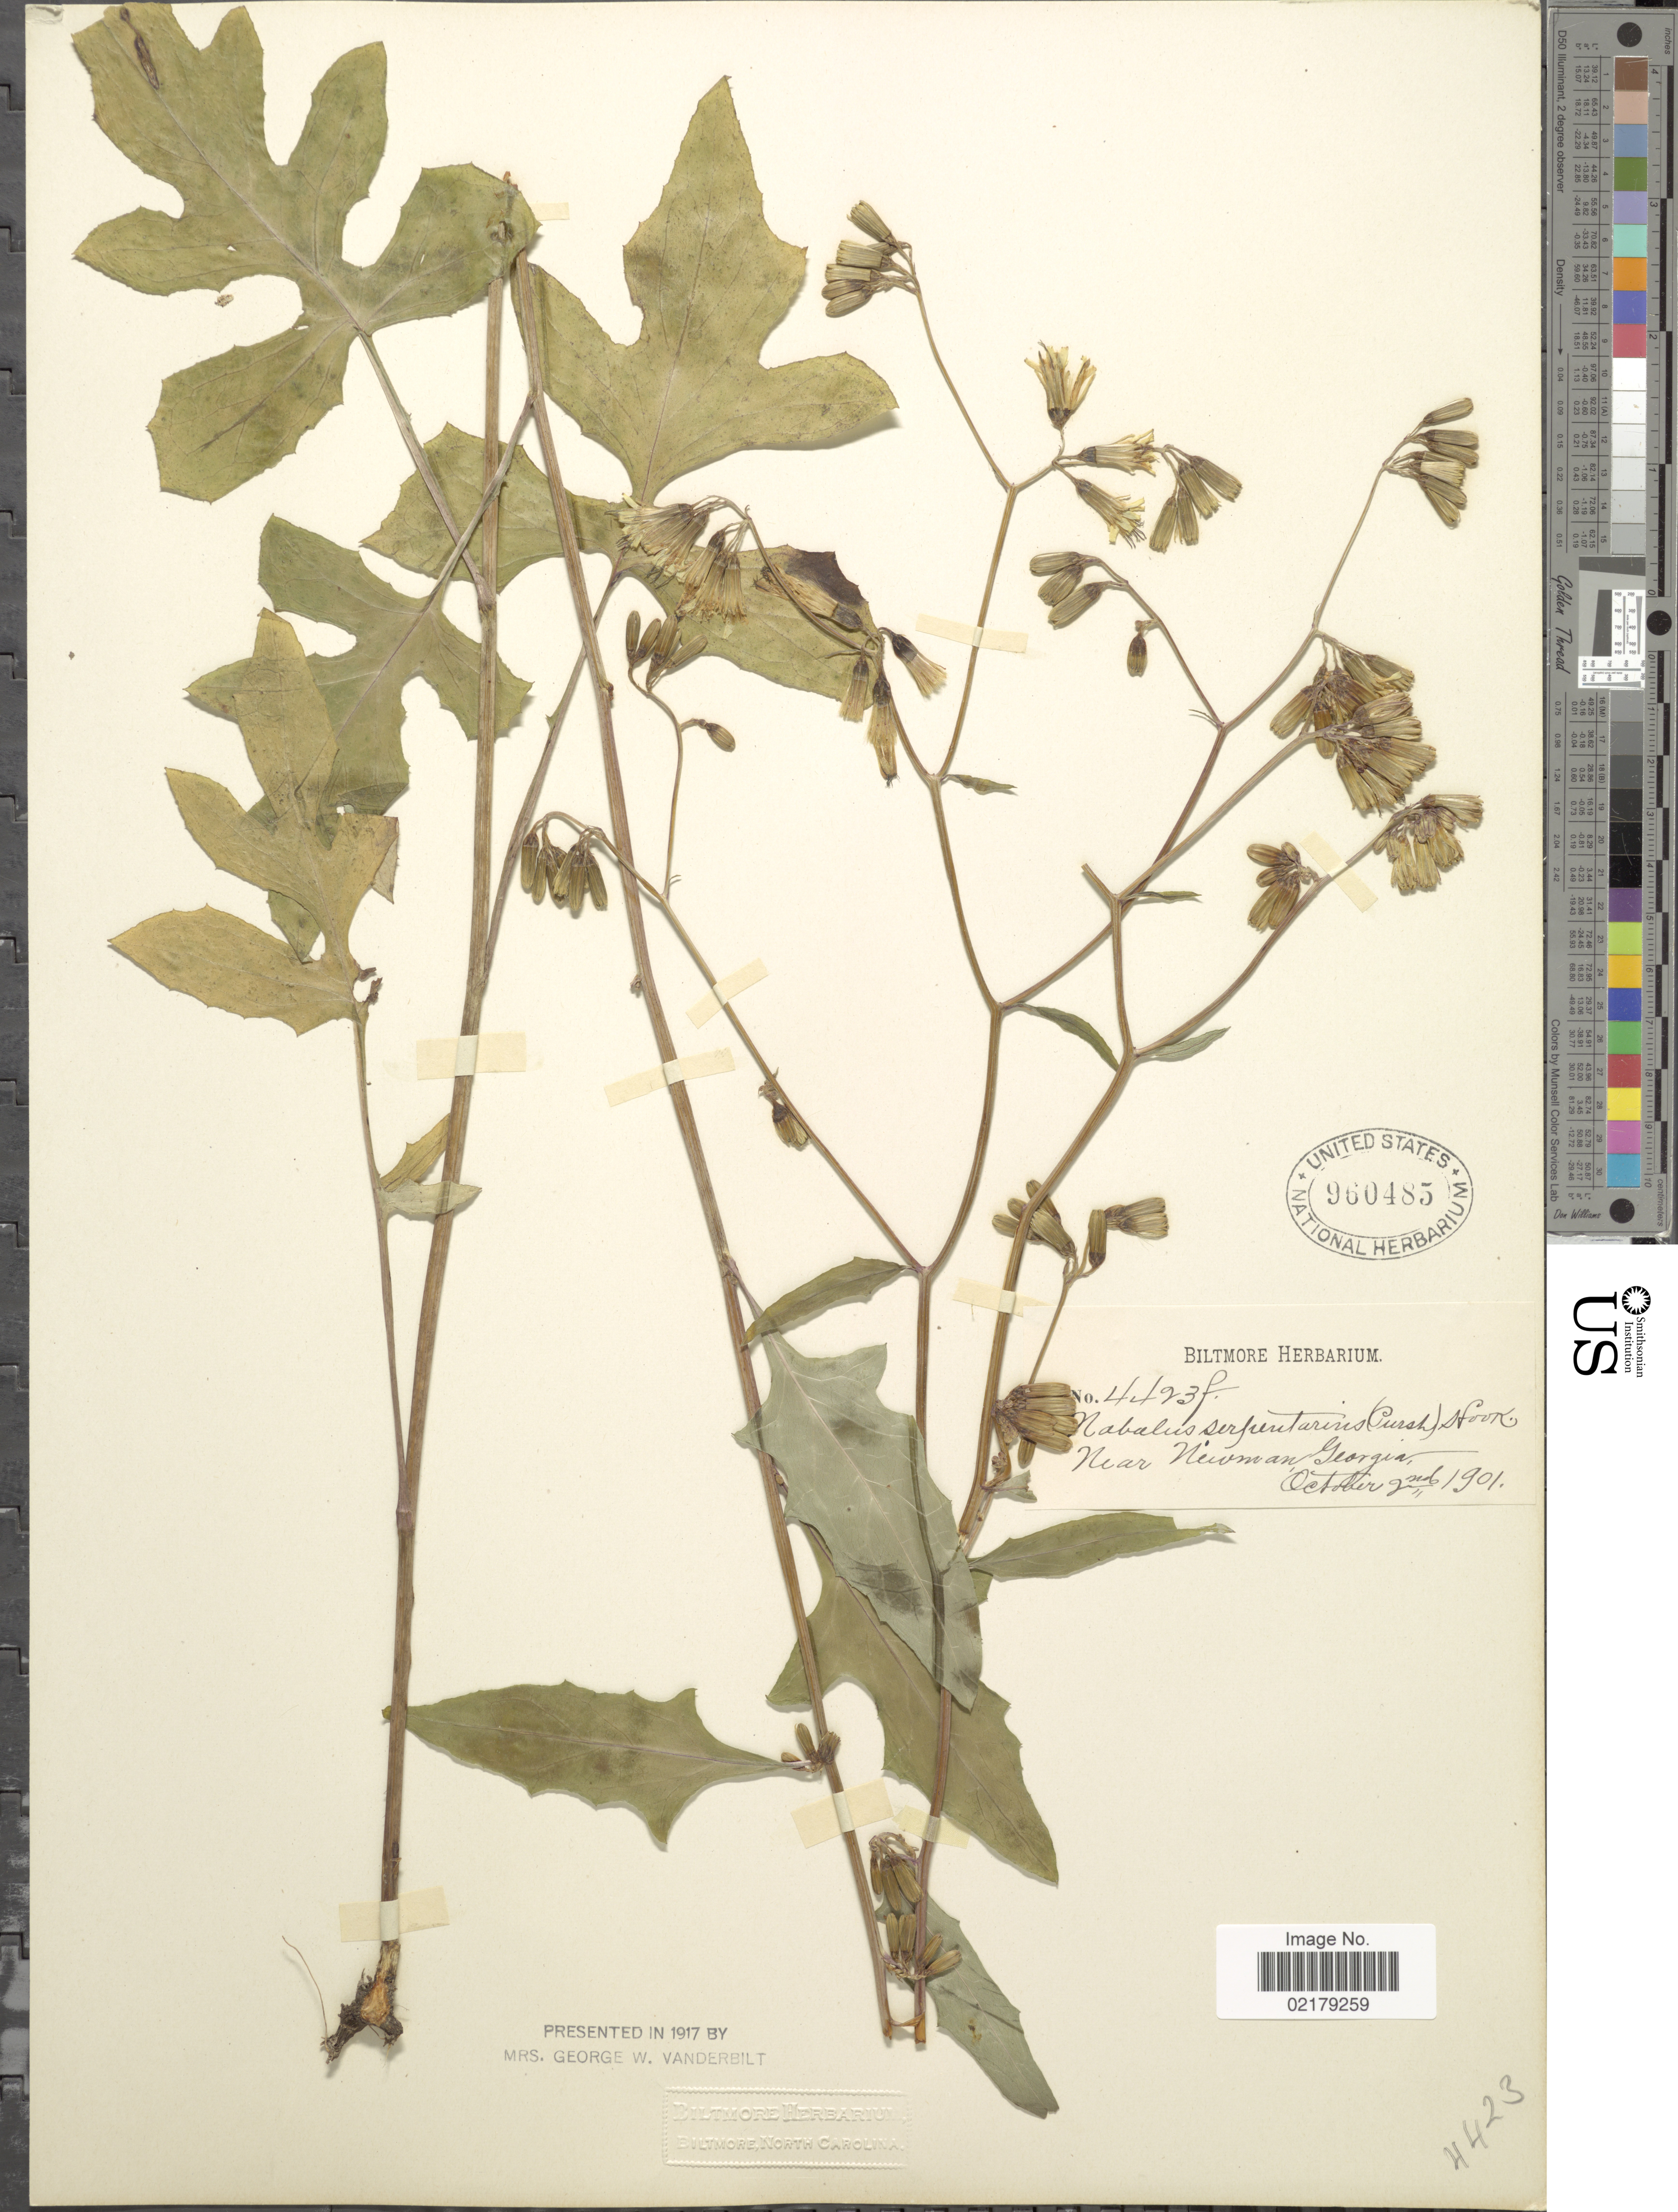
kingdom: Plantae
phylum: Tracheophyta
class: Magnoliopsida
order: Asterales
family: Asteraceae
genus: Nabalus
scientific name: Nabalus serpentarius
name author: (Pursh) Hook.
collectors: ex herb. Biltmore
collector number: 4423f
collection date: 1901-10-02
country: United States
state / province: Georgia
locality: Near Newman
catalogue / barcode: US 960485